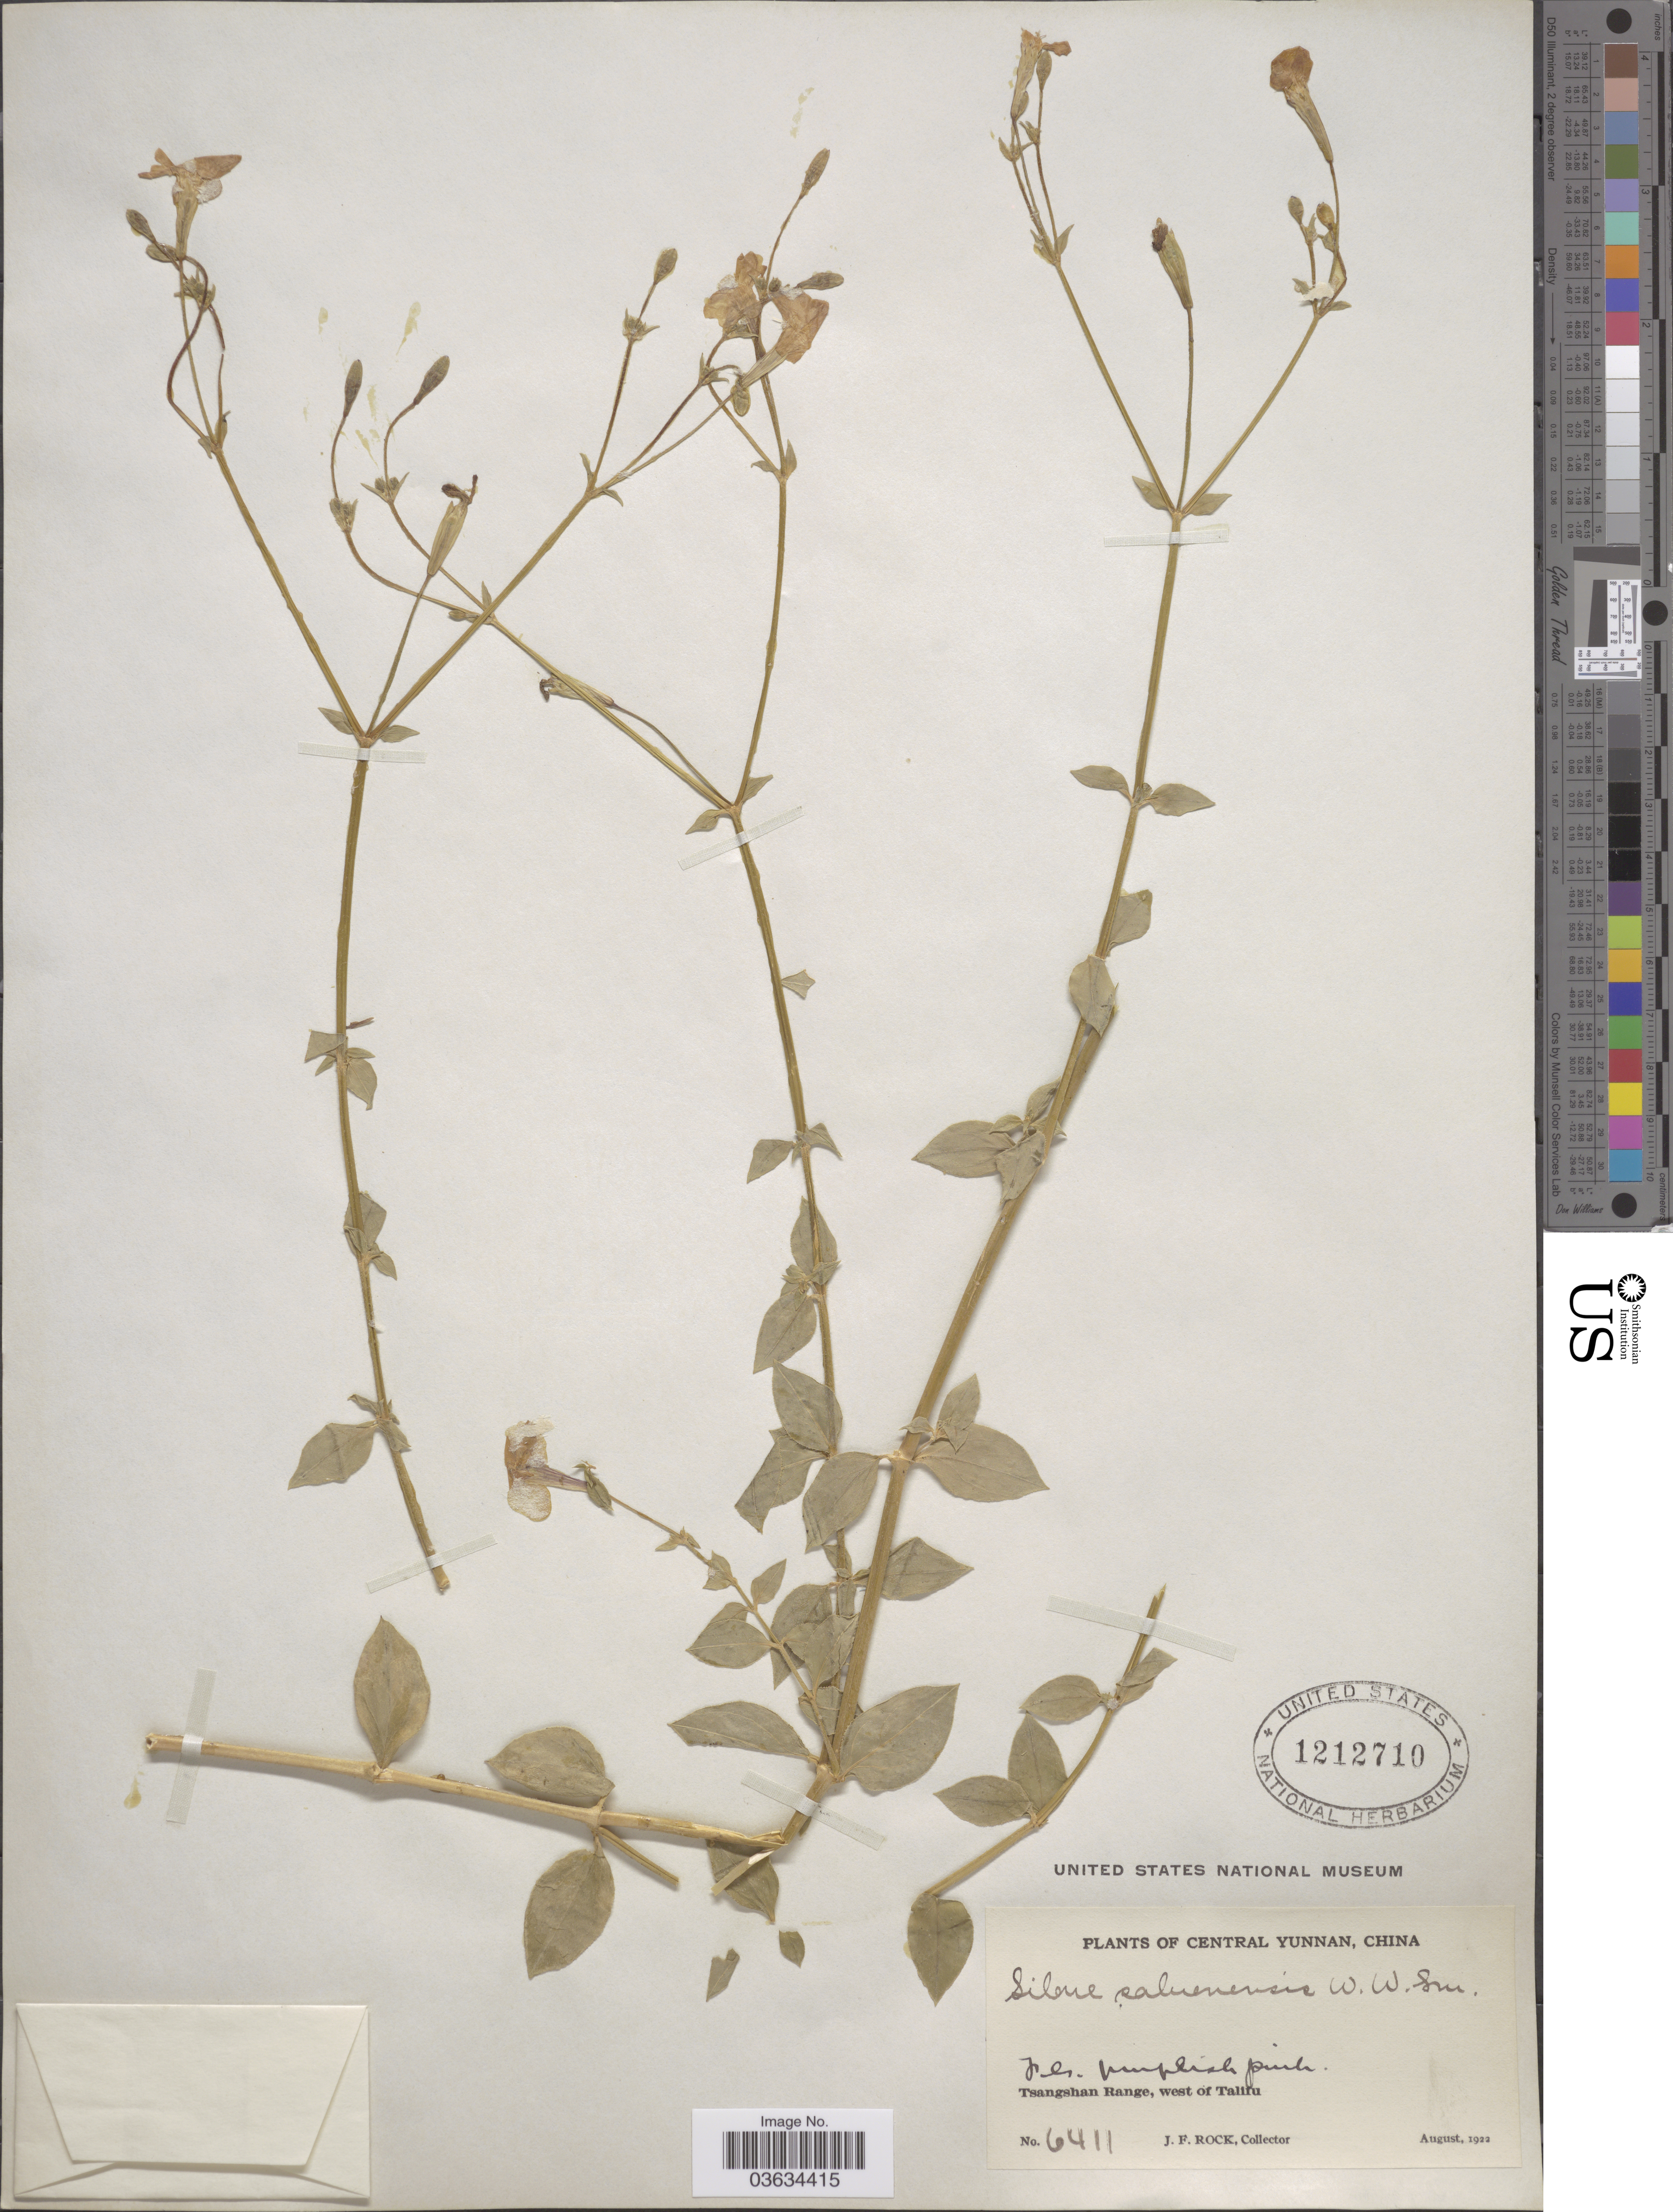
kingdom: Plantae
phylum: Tracheophyta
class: Magnoliopsida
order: Caryophyllales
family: Caryophyllaceae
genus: Silene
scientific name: Silene salweenensis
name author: W.W. Sm.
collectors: J. Rock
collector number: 6411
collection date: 1922-08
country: China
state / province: Yunnan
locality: Central Yunnan. Tsangshan Range, west of Talifu.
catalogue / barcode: US 1212710